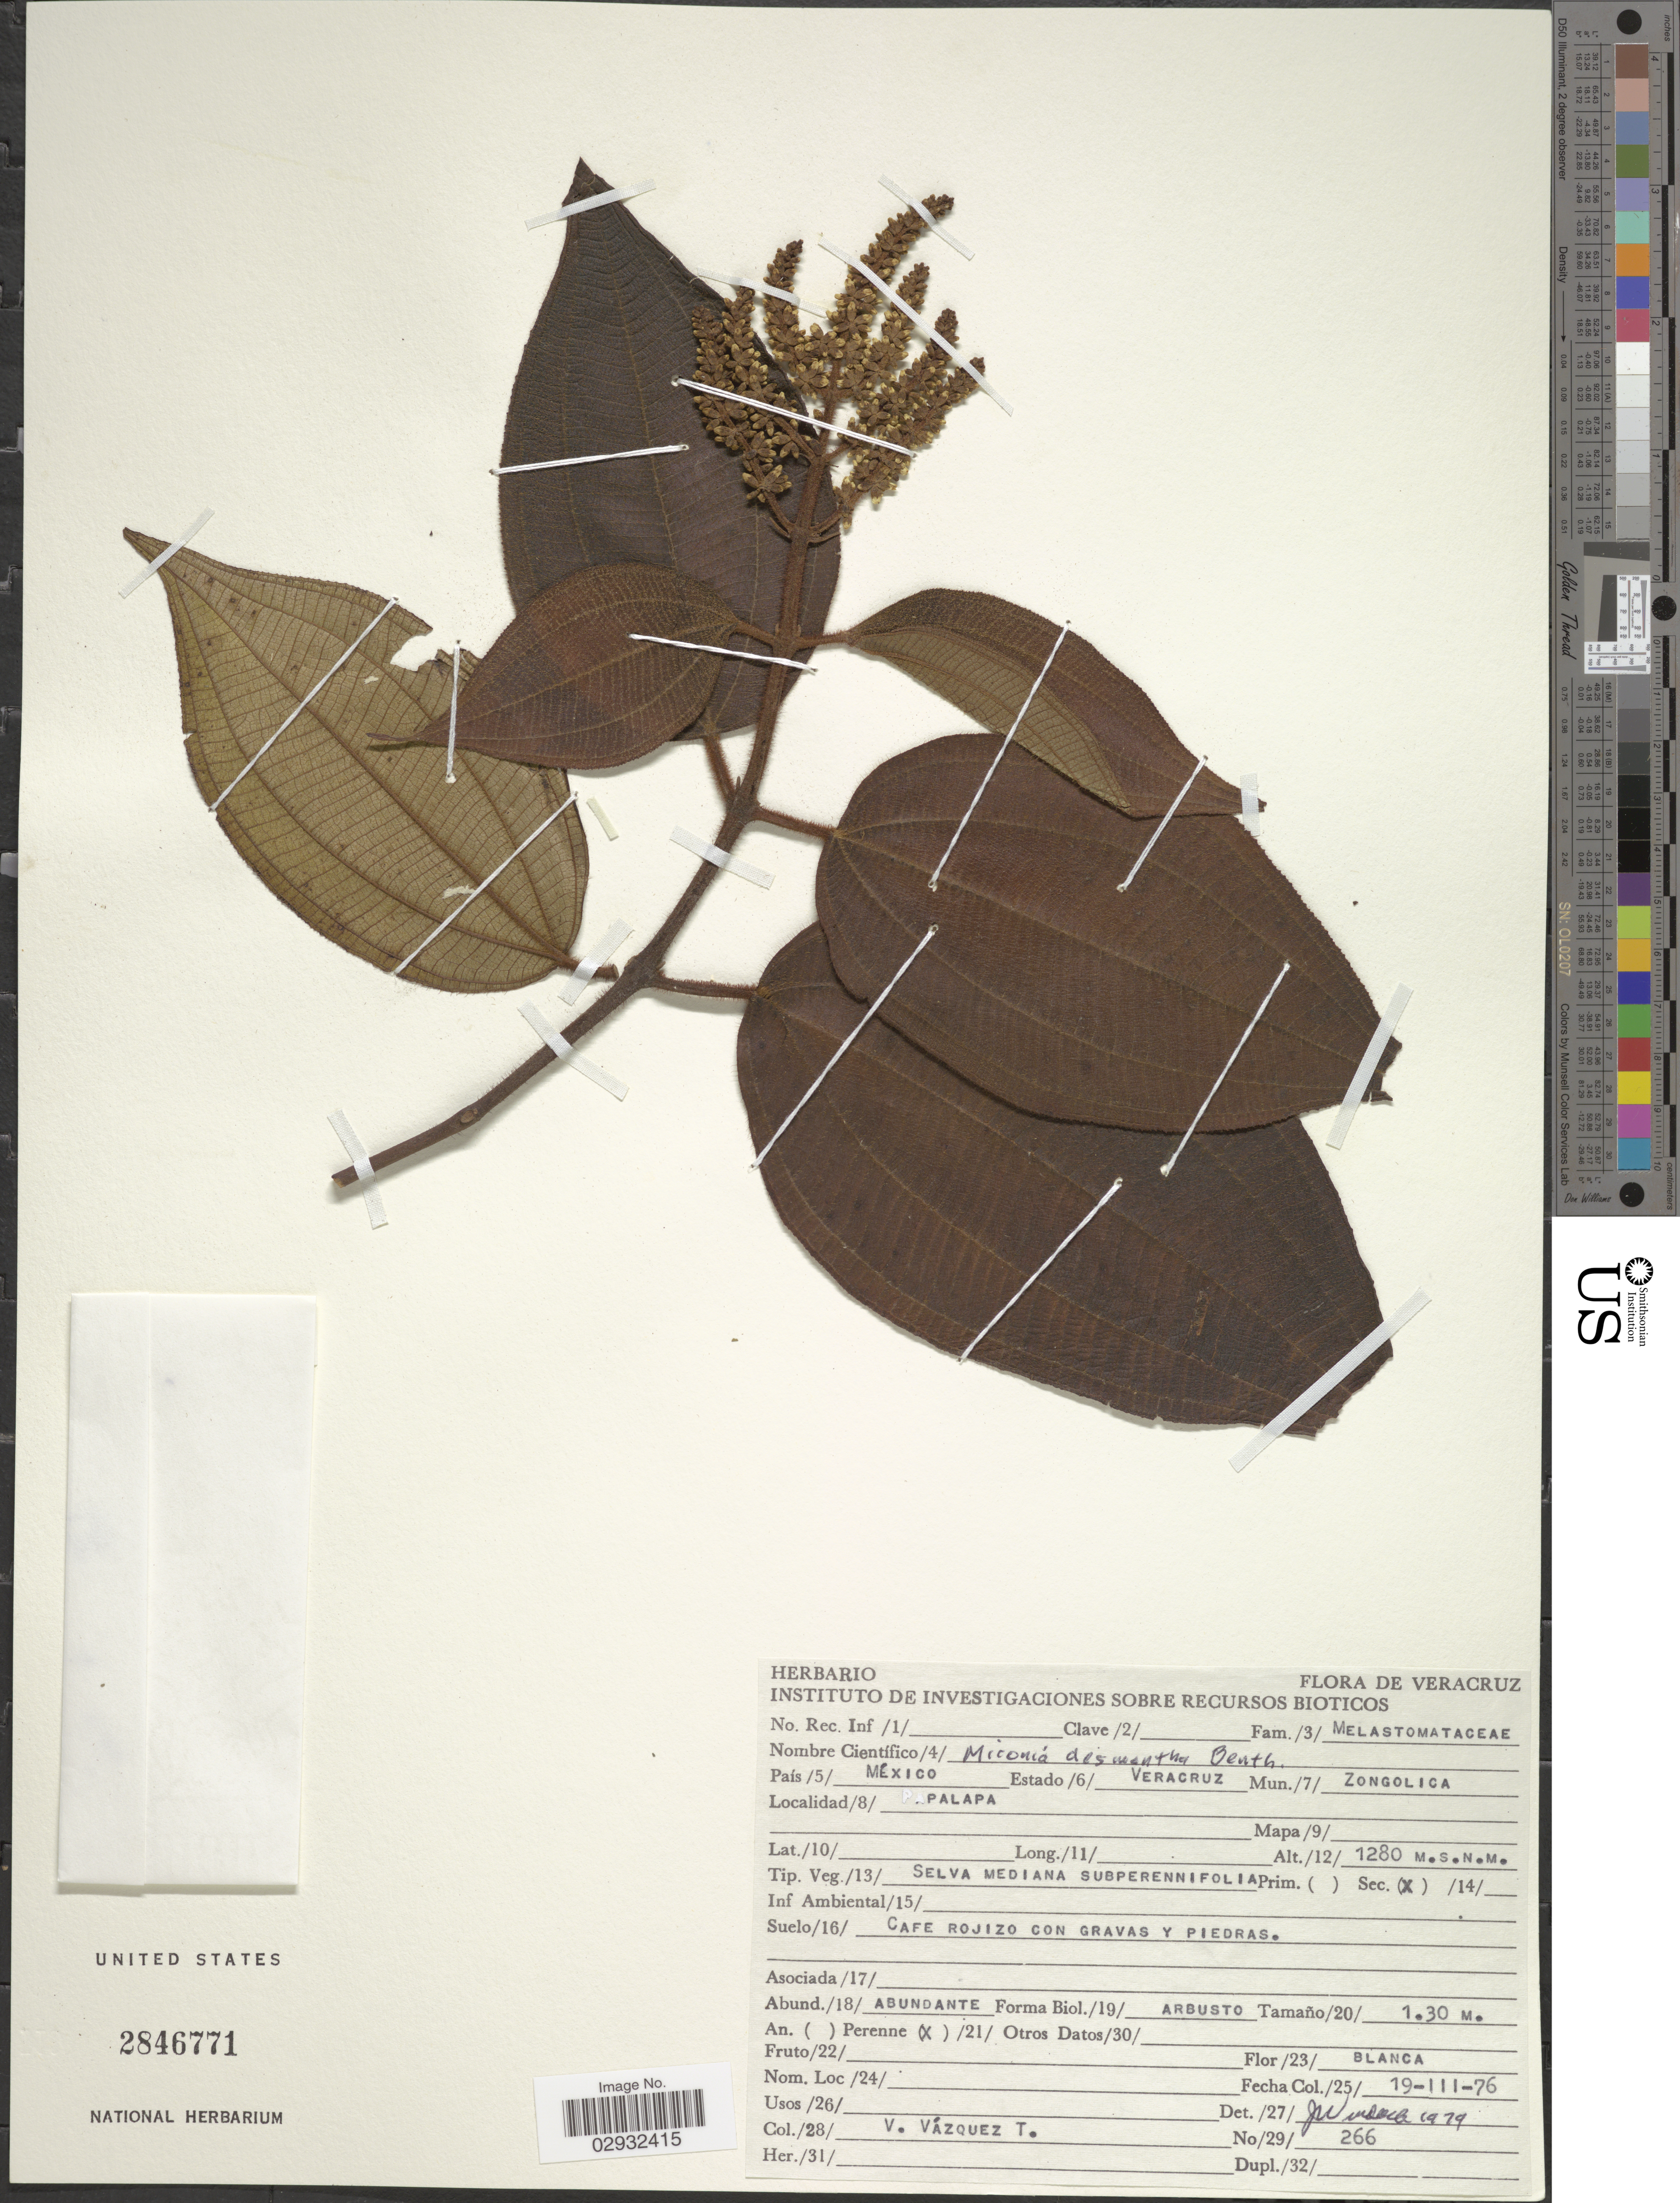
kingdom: Plantae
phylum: Tracheophyta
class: Magnoliopsida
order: Myrtales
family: Melastomataceae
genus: Miconia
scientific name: Miconia desmantha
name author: Benth.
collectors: V. Vázquez T.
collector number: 226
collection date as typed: Transcribed d/m/y: 19/3/76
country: Mexico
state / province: Veracruz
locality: Mun. Zongolica. Palapa.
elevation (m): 1280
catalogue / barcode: US 2846771